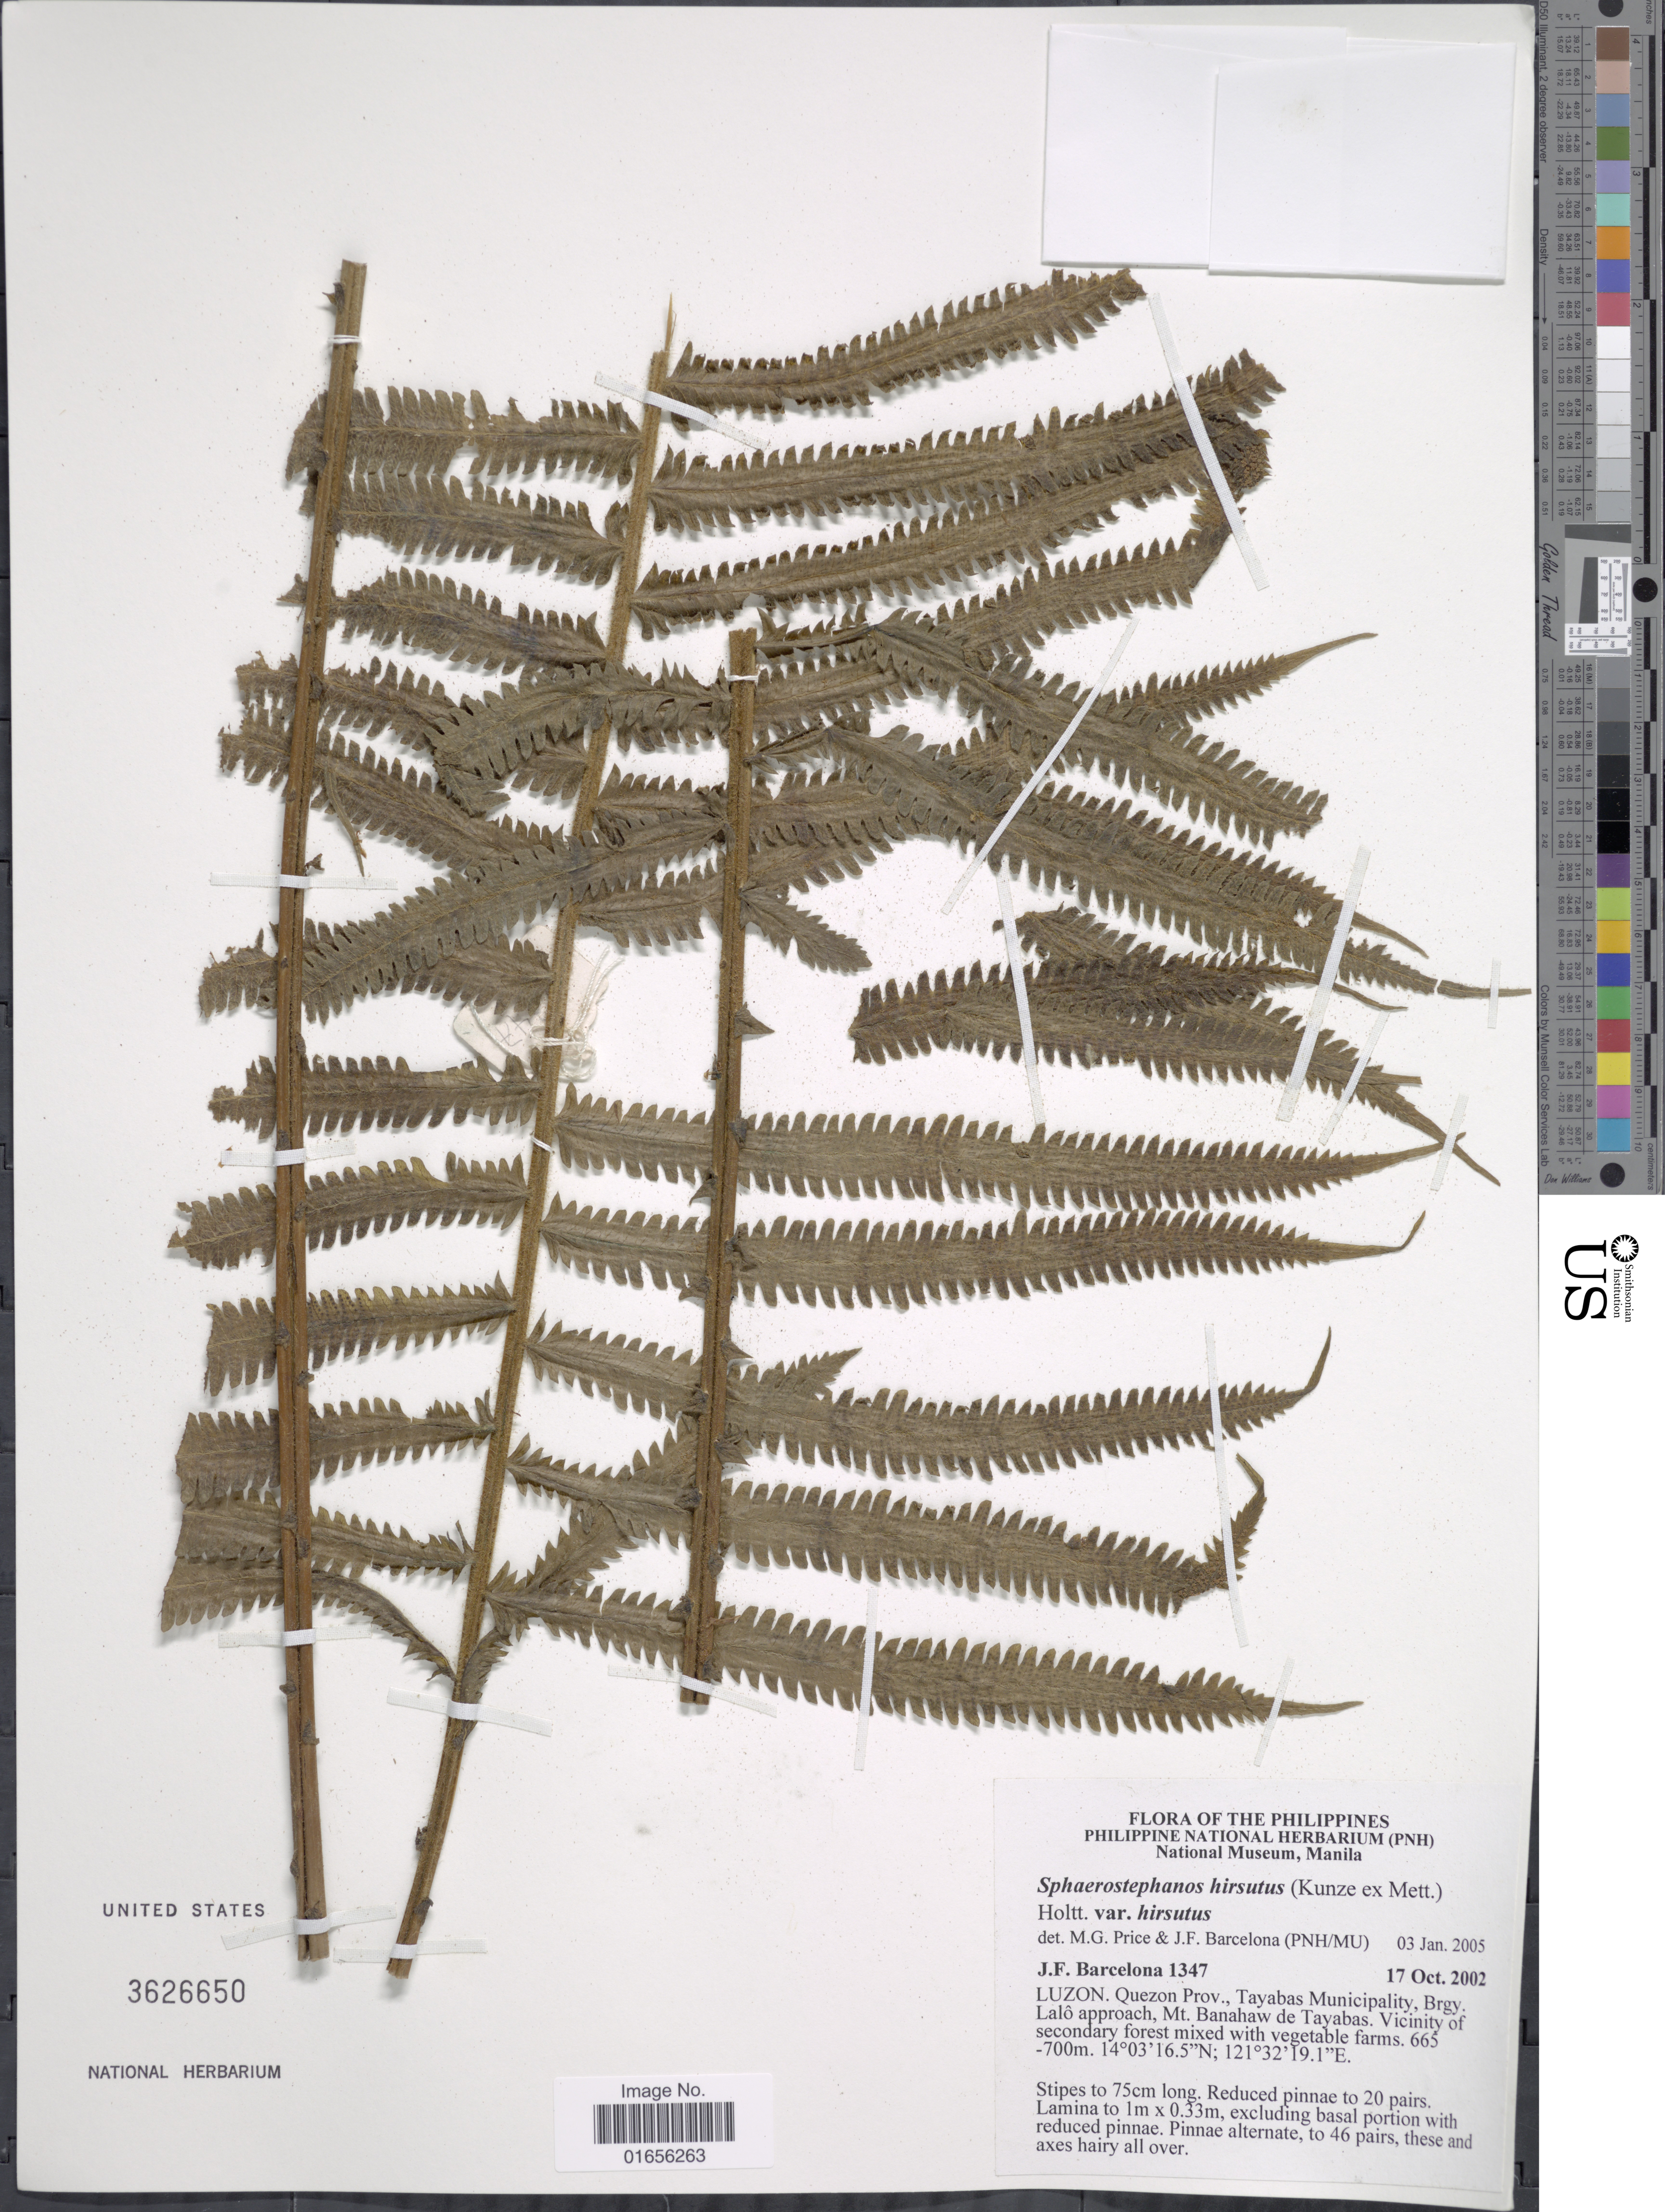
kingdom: Plantae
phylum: Tracheophyta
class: Polypodiopsida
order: Polypodiales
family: Thelypteridaceae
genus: Pronephrium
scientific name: Pronephrium hirsutum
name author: Ching & Y.X. Lin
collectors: J. F. Barcelona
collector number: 1347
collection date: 2002-10-17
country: Philippines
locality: The Philippines, Luzon, Quezon Prov. Tayabas Municipality, Brgy. Lalo approach, Mt. Banahaw de Tayabas.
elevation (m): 665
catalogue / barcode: US 3626650